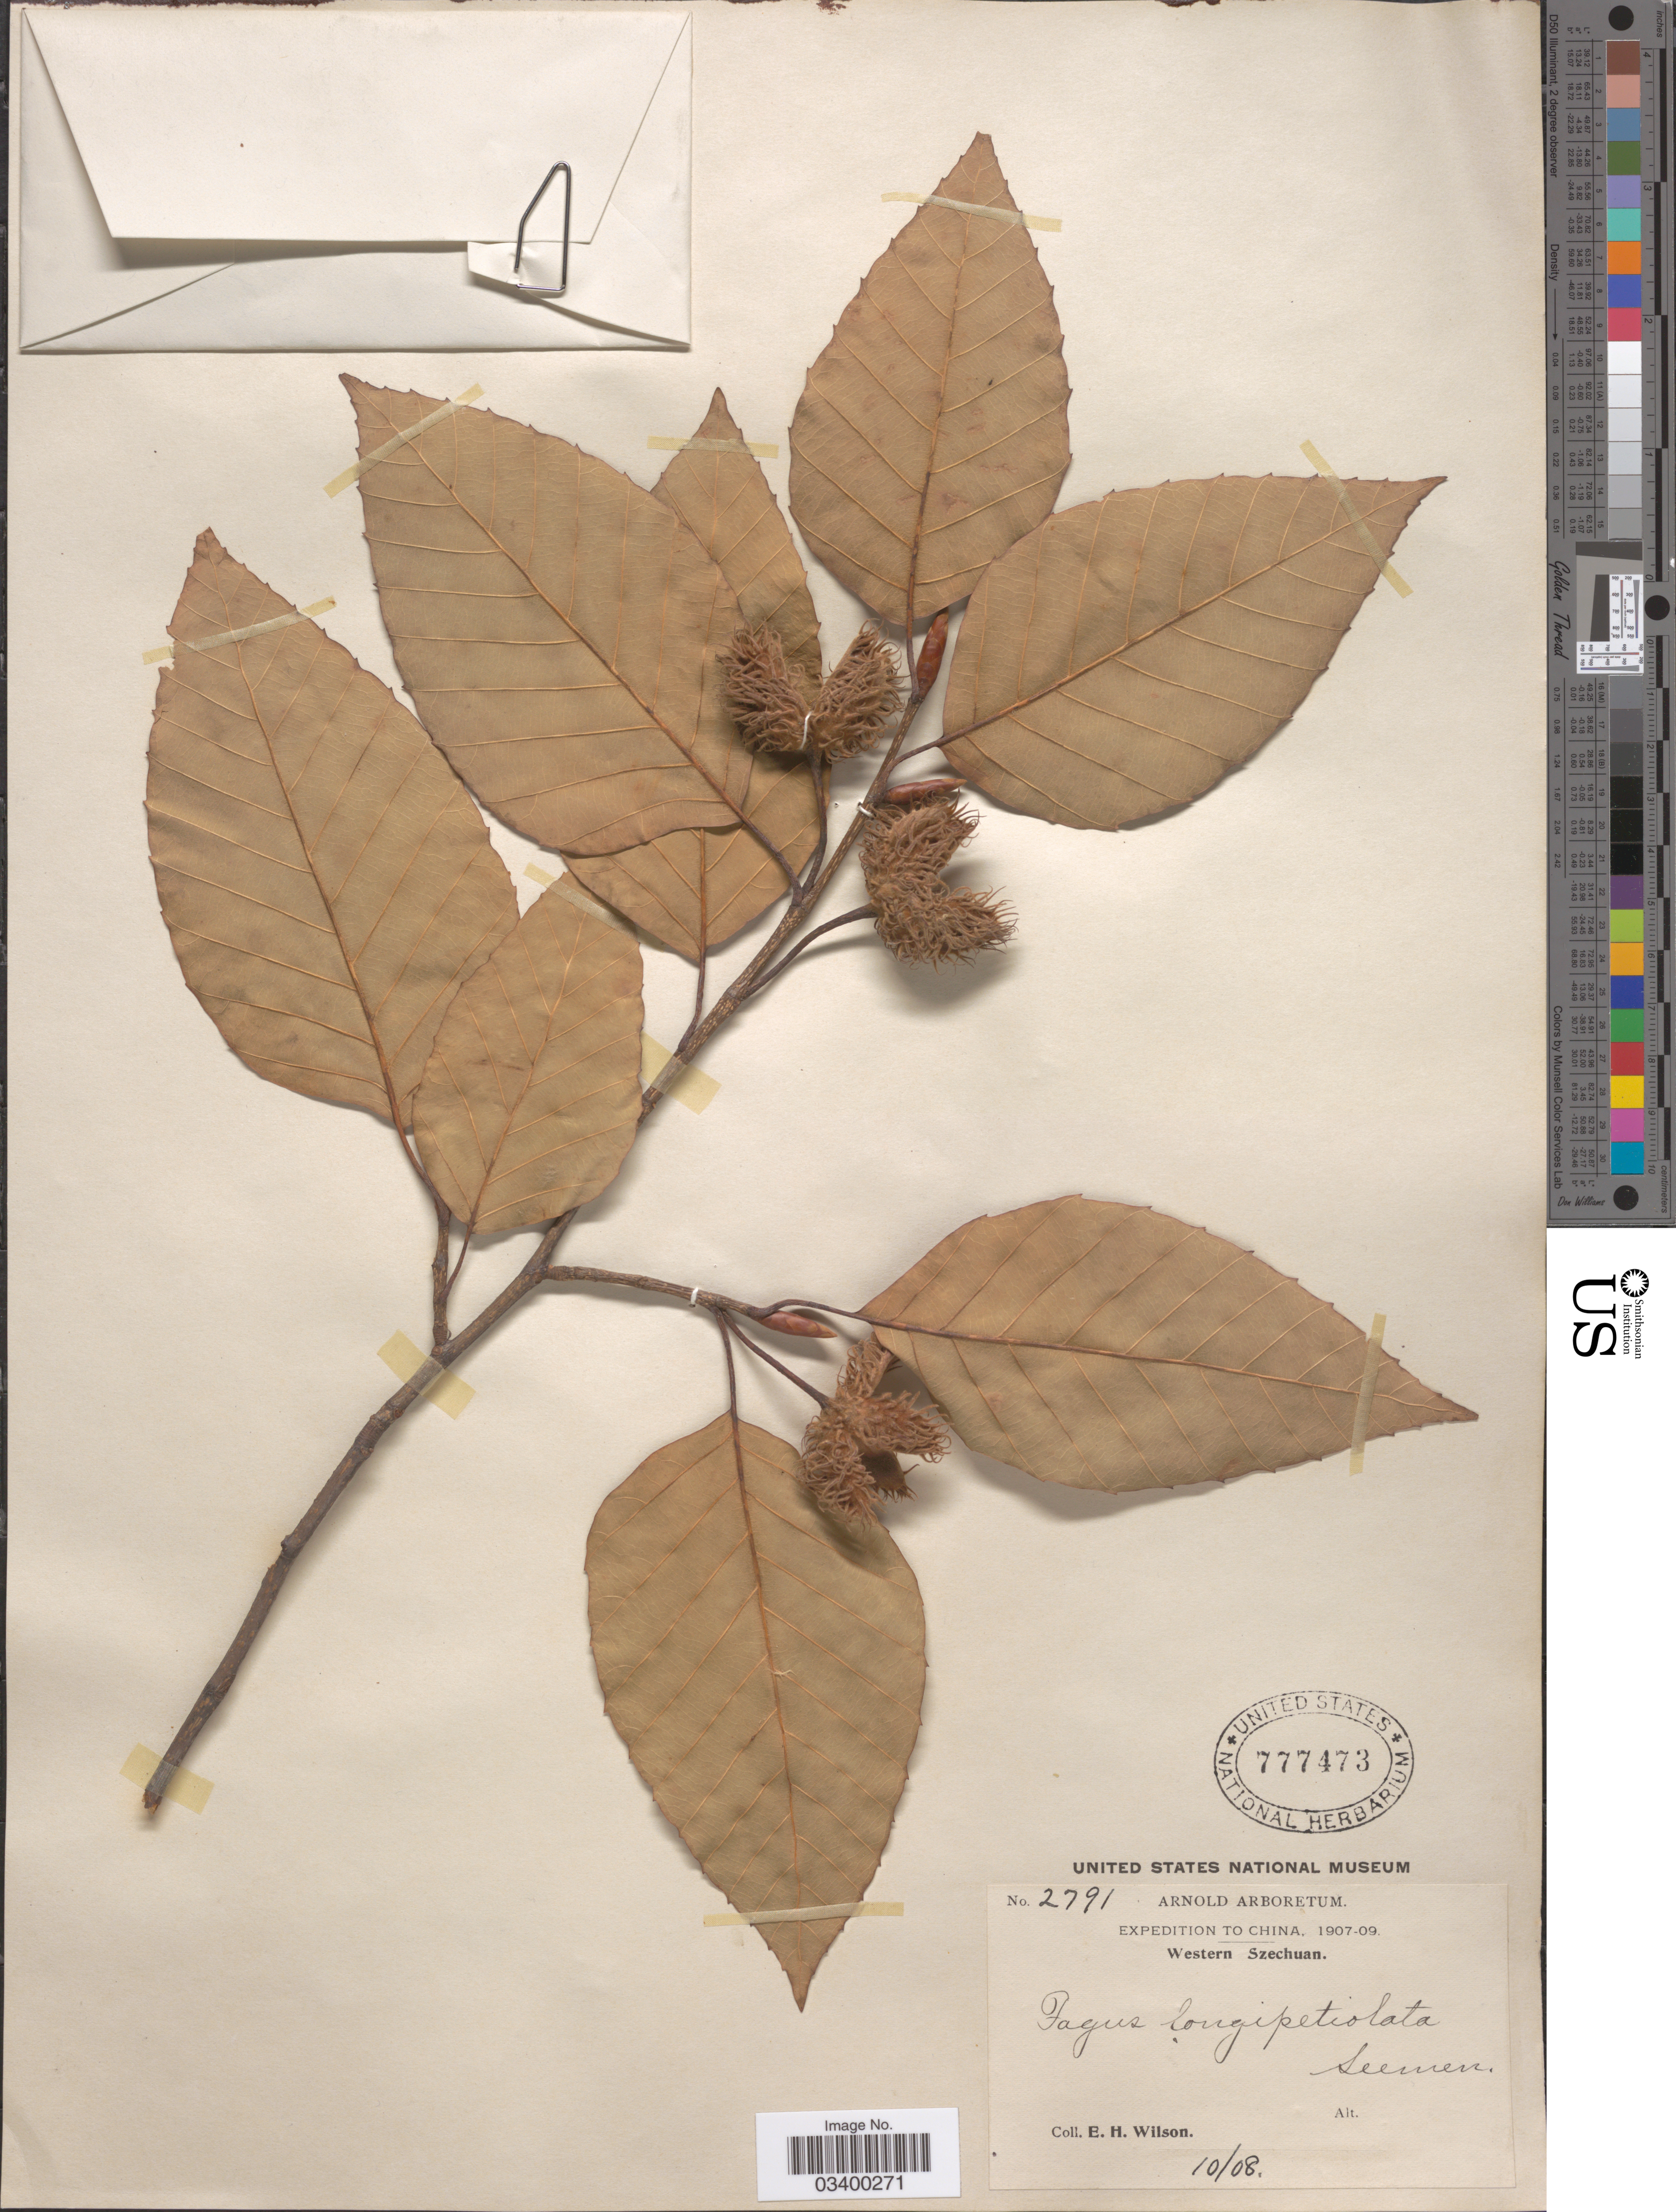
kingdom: Plantae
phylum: Tracheophyta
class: Magnoliopsida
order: Fagales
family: Fagaceae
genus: Fagus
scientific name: Fagus longipetiolata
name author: Seemen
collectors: E. Wilson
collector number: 2791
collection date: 1908-10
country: China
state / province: Sichuan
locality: Western Szechuan.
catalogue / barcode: US 777473